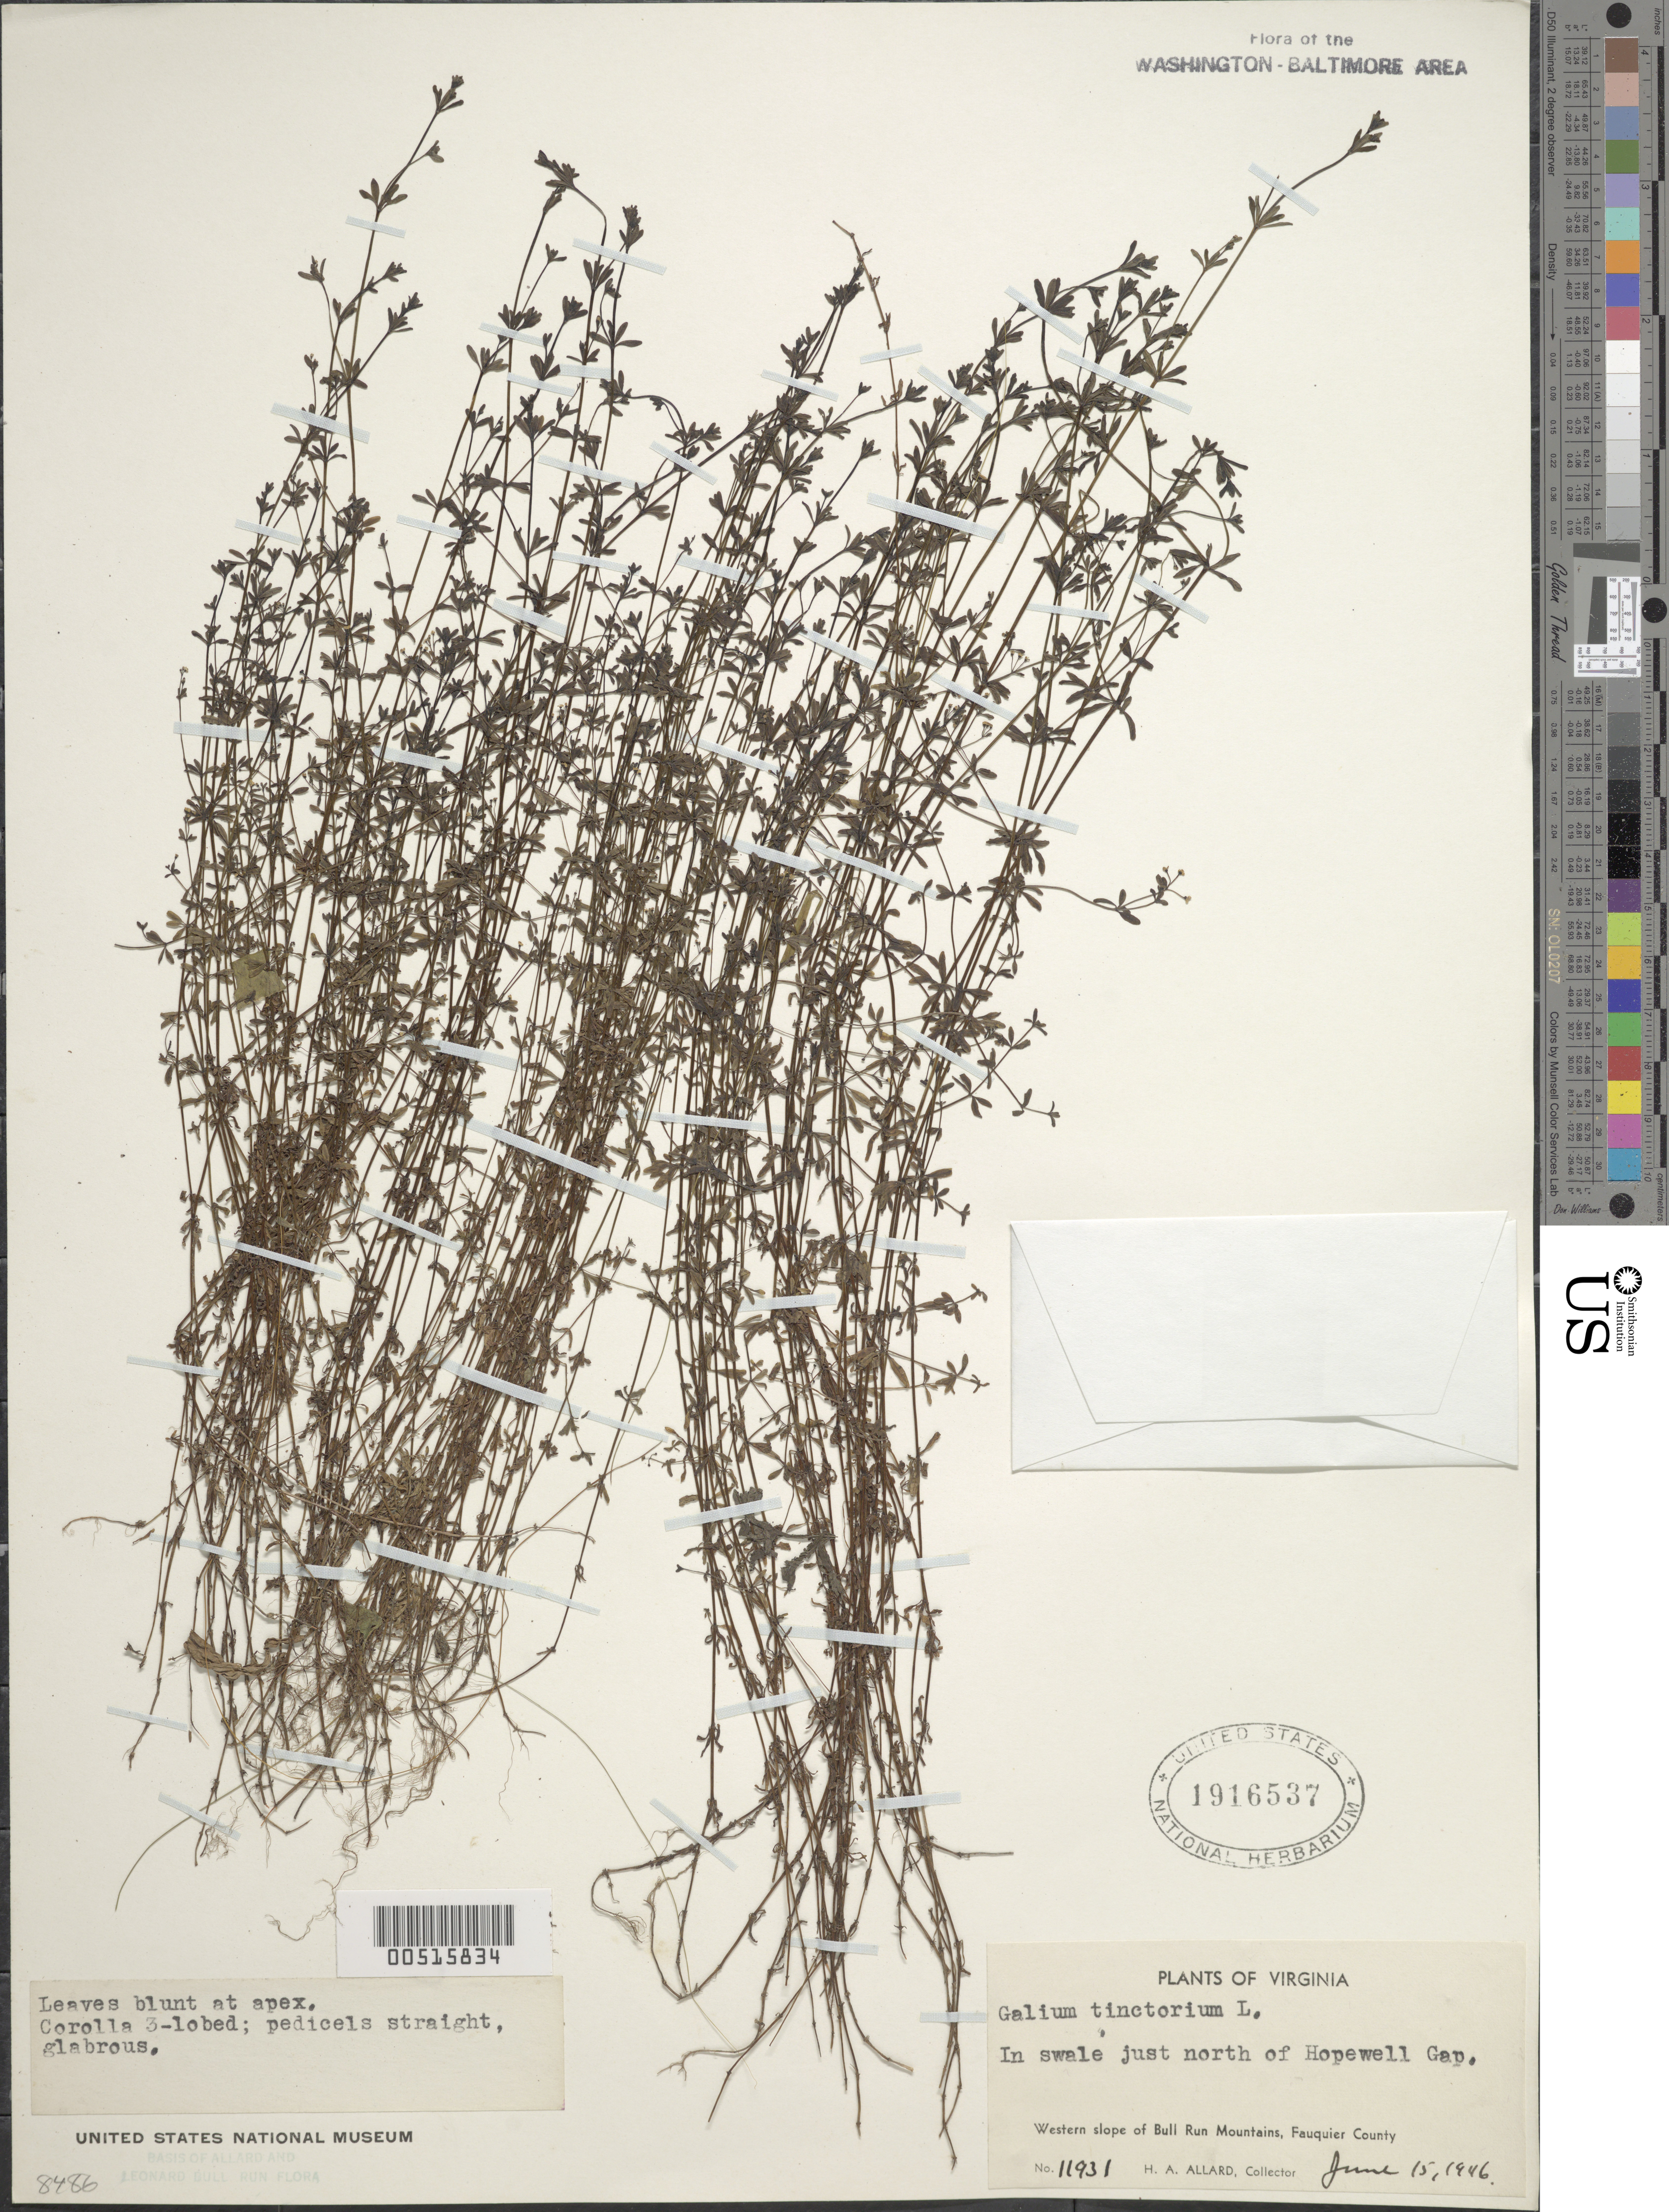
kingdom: Plantae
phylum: Tracheophyta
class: Magnoliopsida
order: Gentianales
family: Rubiaceae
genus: Galium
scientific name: Galium tinctorium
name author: (L.) Scop.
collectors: H. A. Allard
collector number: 11931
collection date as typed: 15 Jun 1946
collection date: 1946-06-15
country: United States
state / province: Virginia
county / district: Fauquier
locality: Hopewell Gap, N of, W slope of Bull Run Mts. Bull Run Mountains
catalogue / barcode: US 1916537